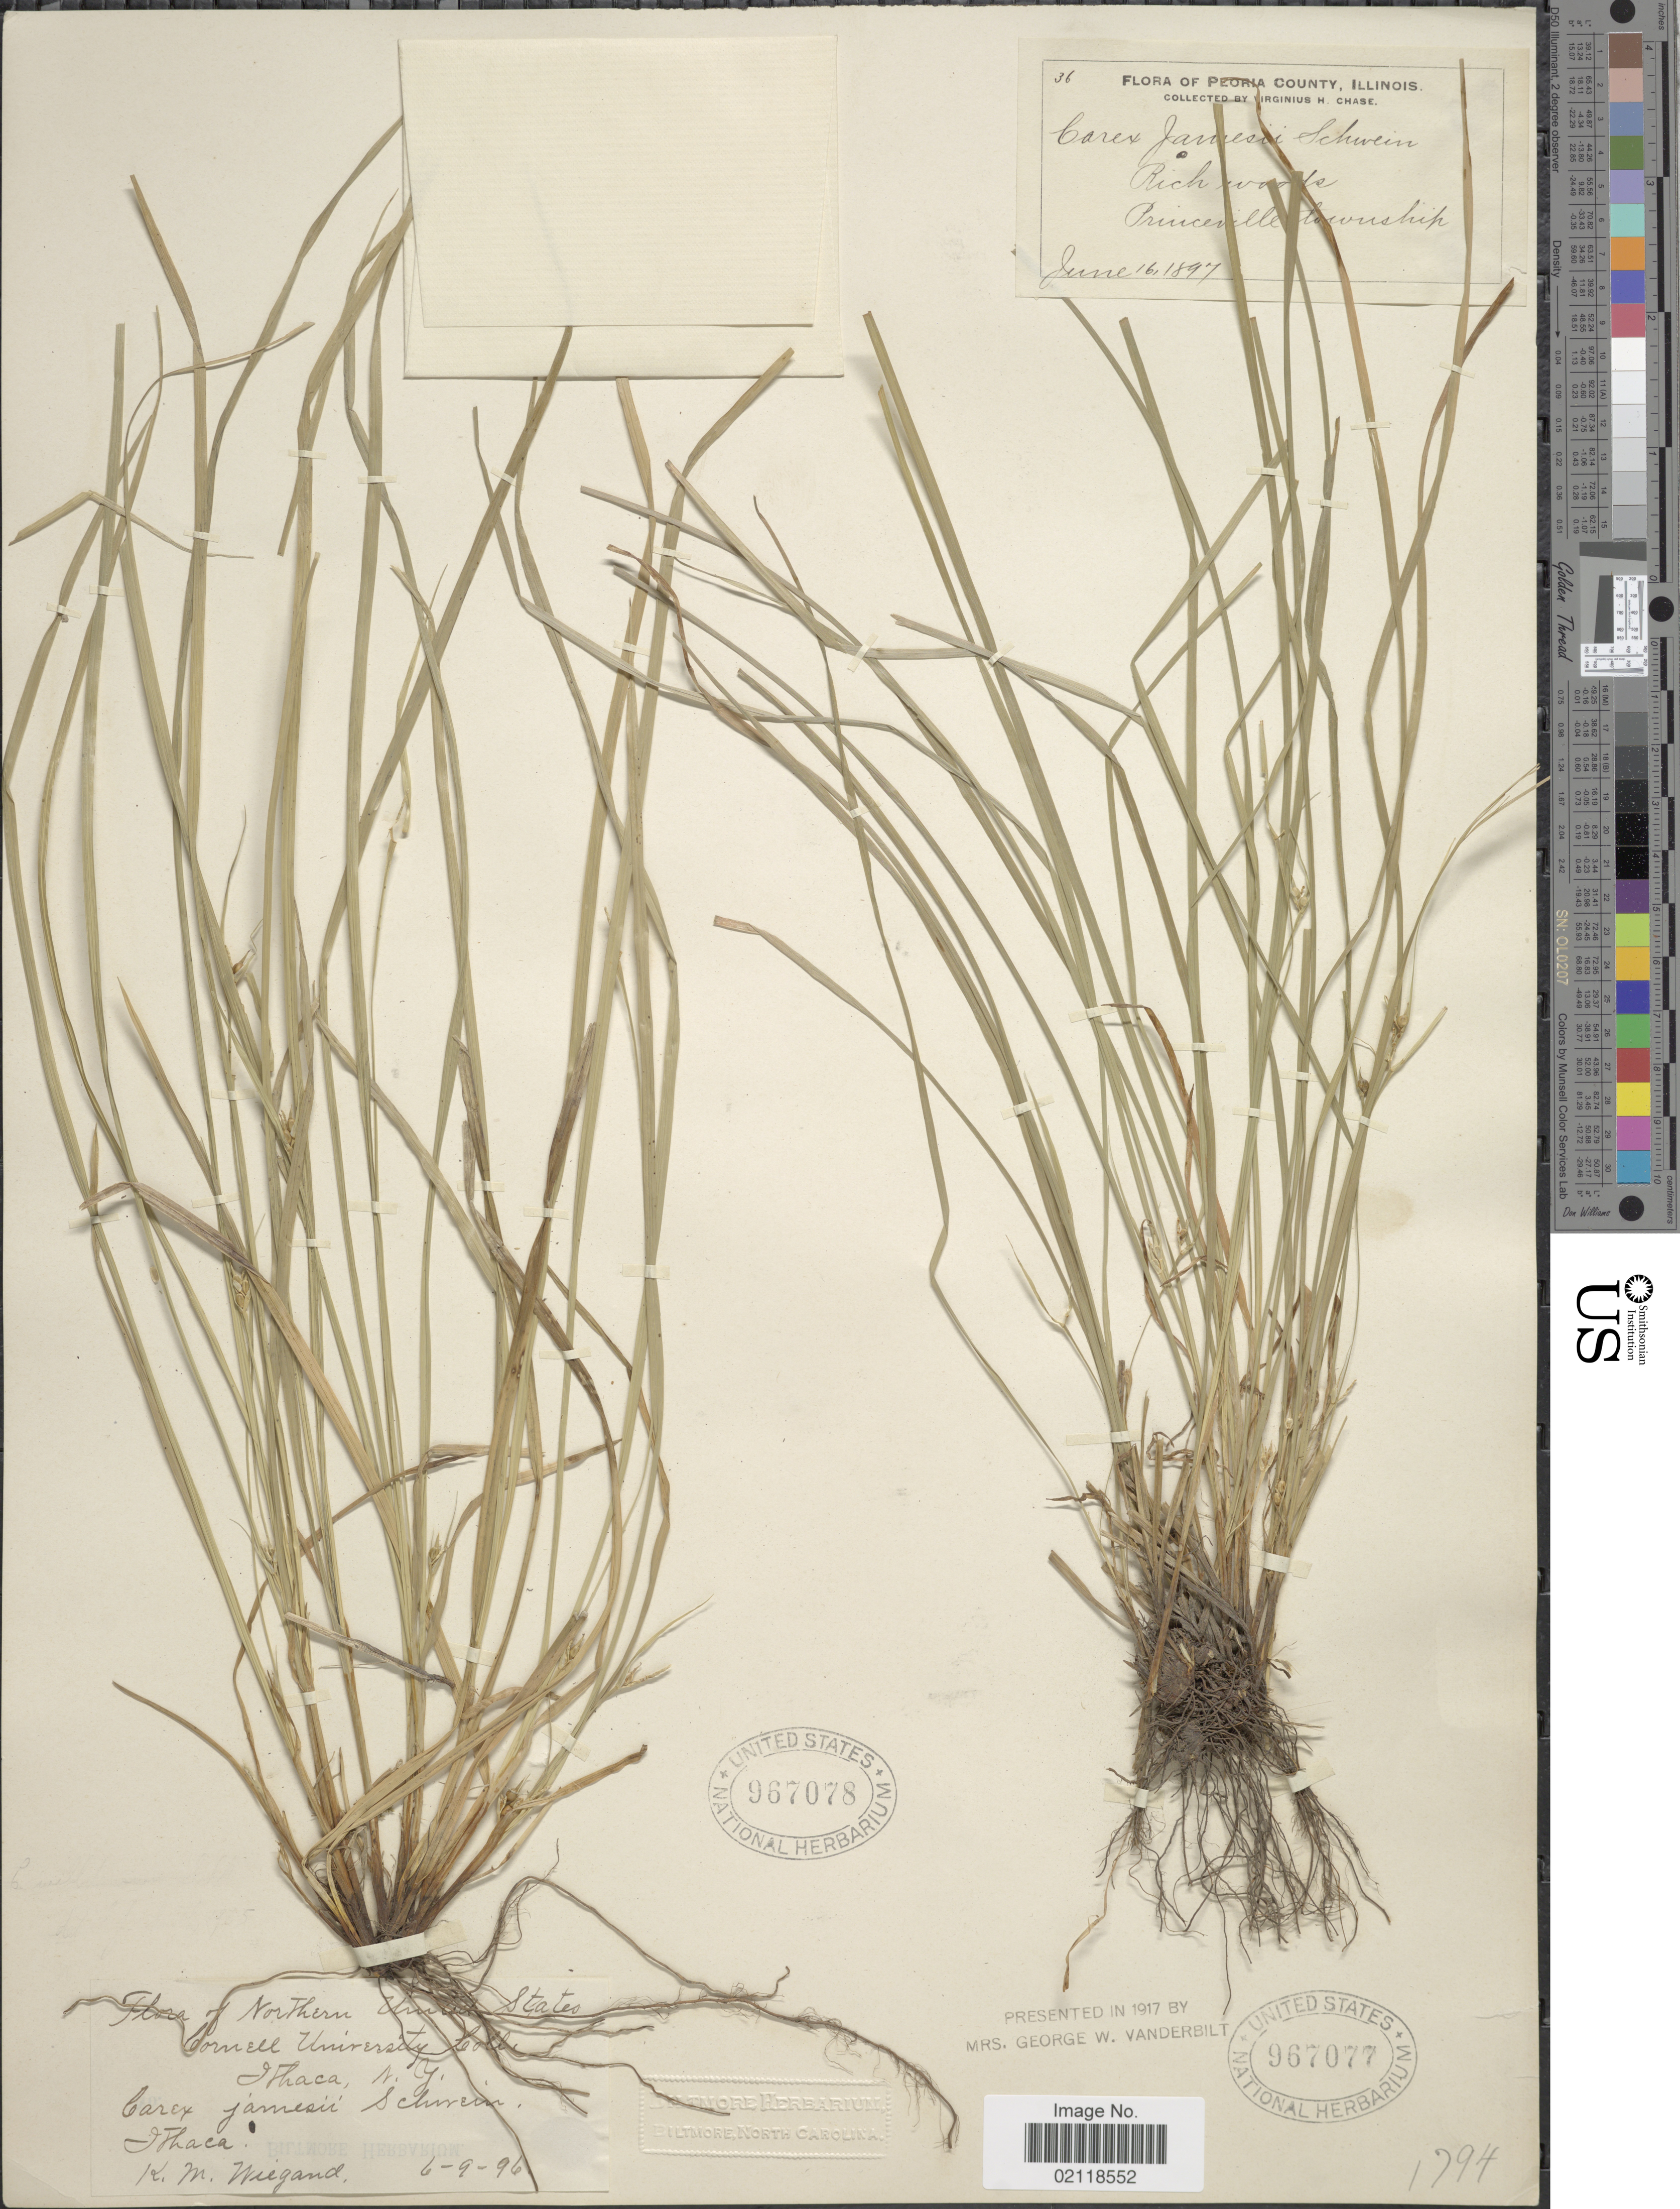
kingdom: Plantae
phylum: Tracheophyta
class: Liliopsida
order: Poales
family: Cyperaceae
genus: Carex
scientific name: Carex jamesii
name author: Schwein.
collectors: V. H. Chase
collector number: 36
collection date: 1897-06-16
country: United States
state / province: Illinois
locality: Peoria County, Princeville township.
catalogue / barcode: US 967077-2